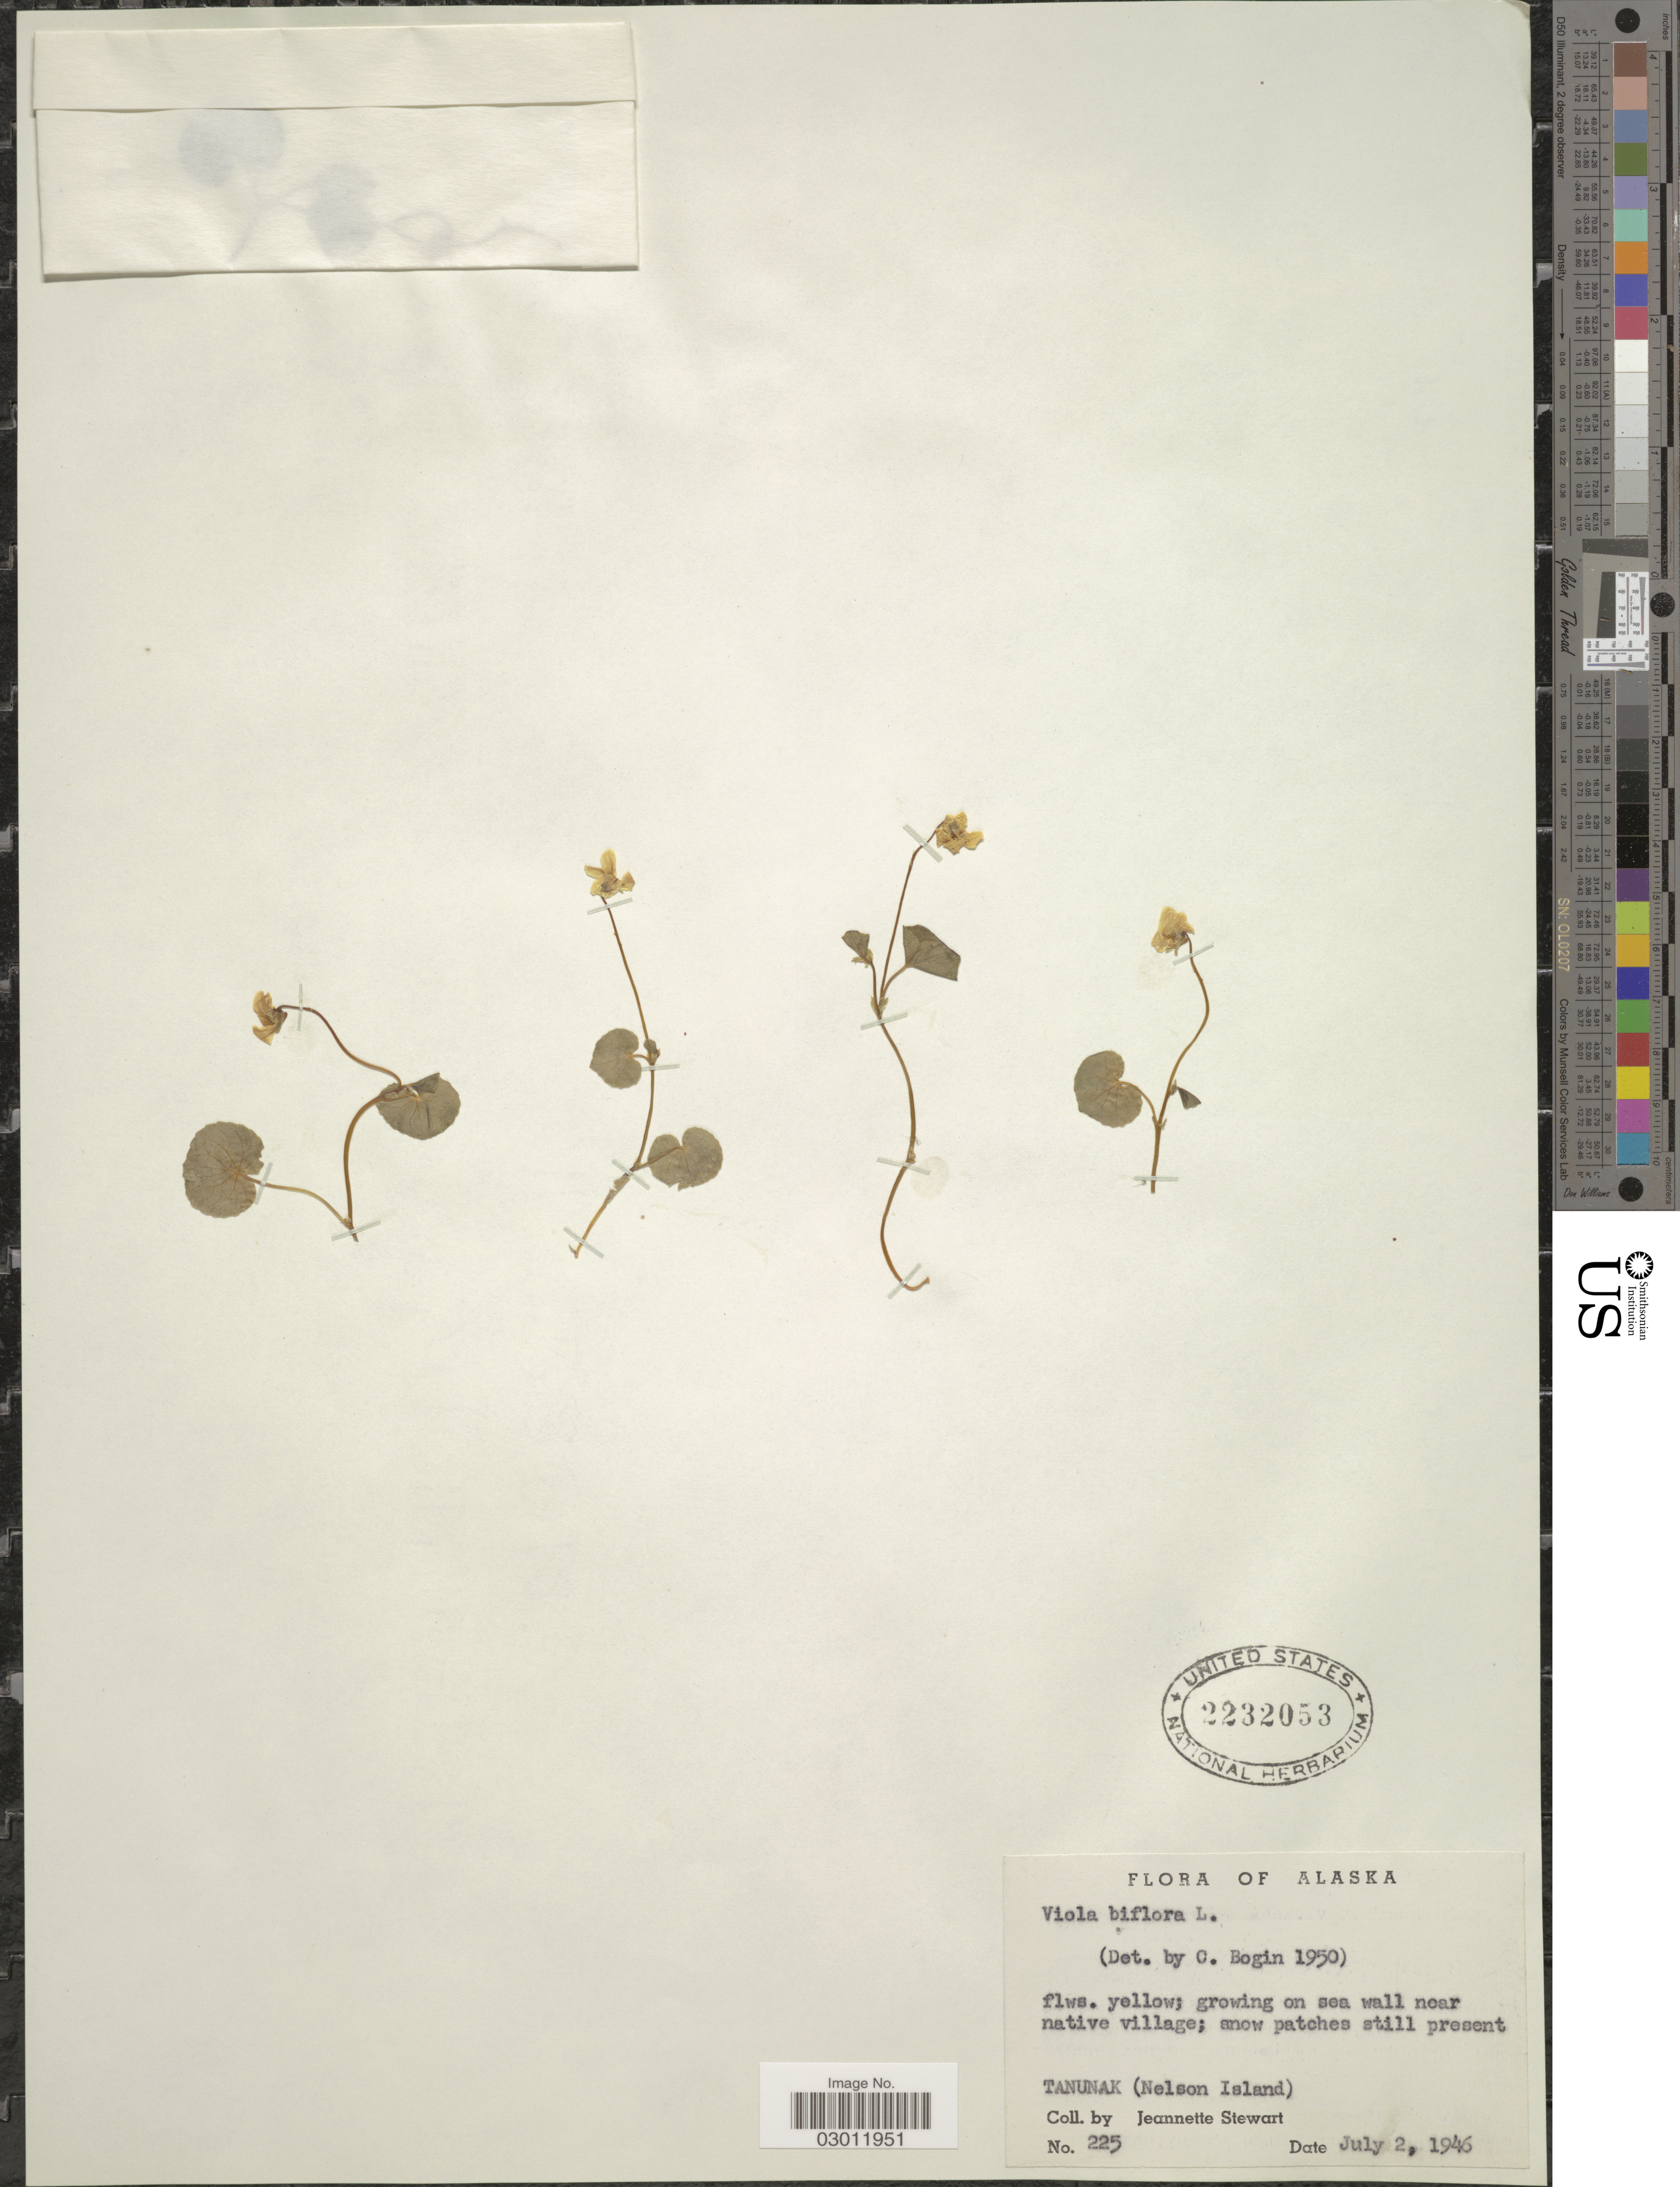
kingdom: Plantae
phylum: Tracheophyta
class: Magnoliopsida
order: Malpighiales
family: Violaceae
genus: Viola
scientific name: Viola biflora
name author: L.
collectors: J. Stewart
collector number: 225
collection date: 1946-07-02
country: United States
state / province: Alaska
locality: Tanunak (Nelson Island).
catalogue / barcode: US 2232053